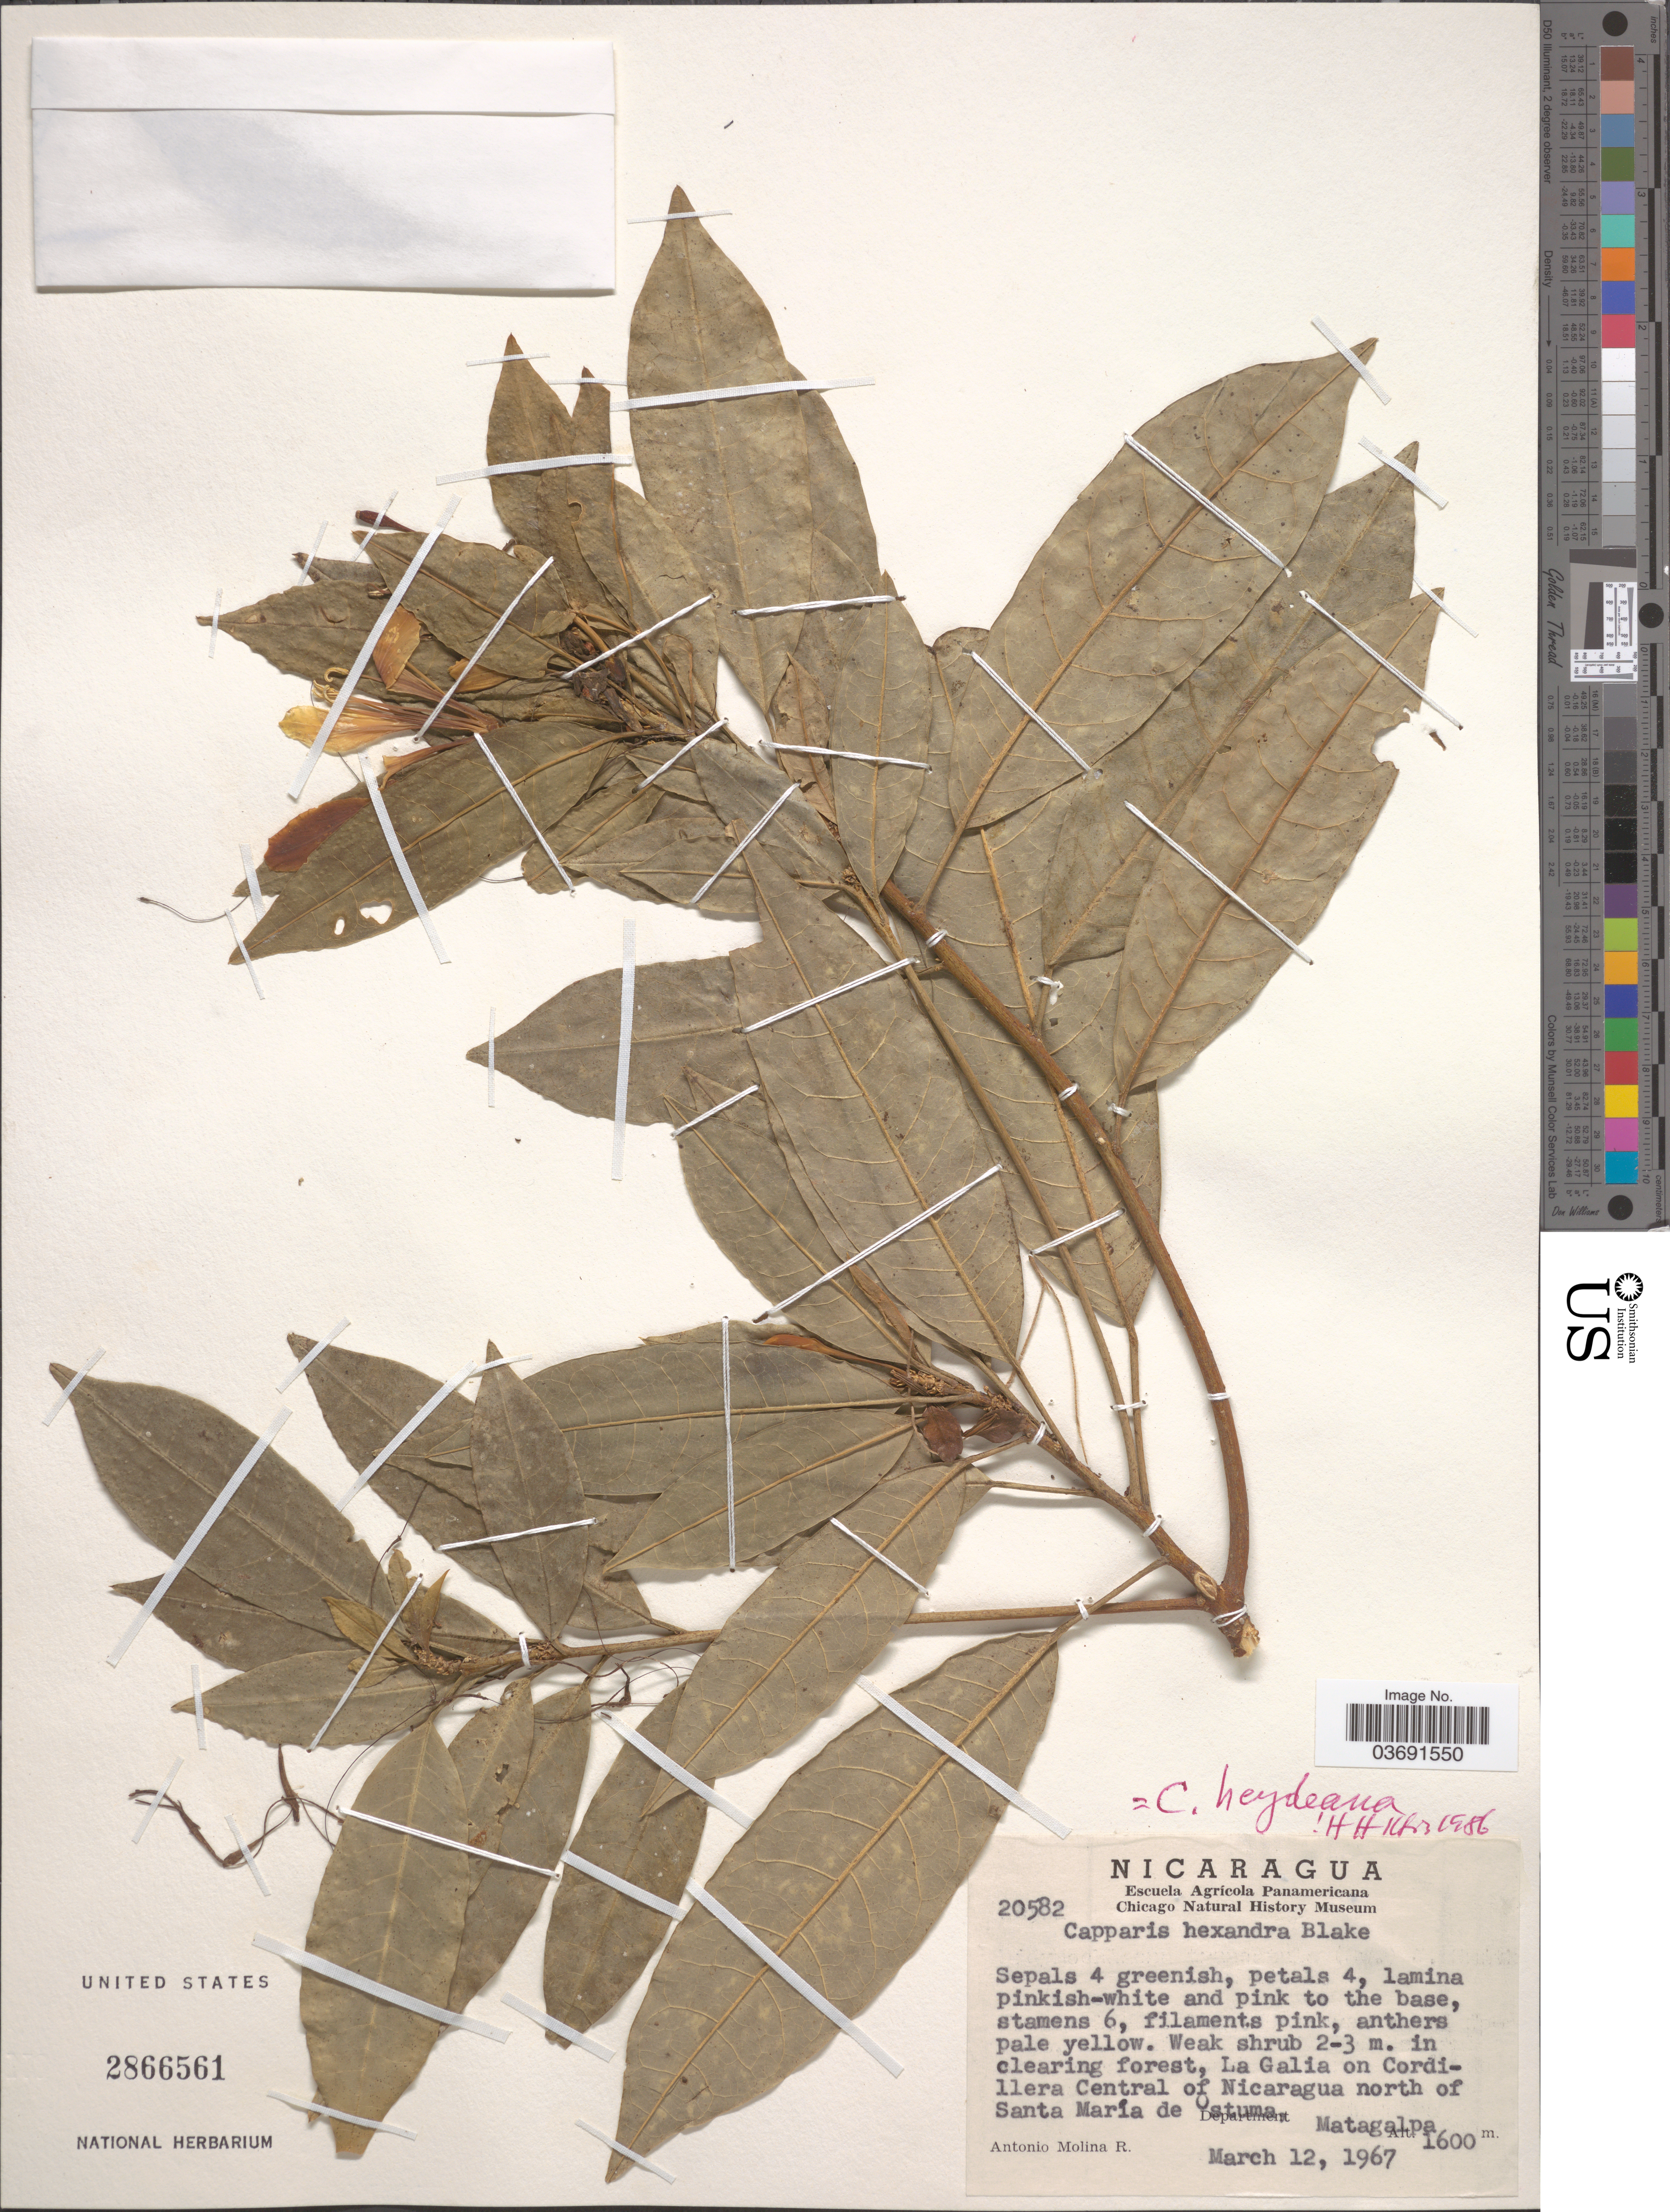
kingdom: Plantae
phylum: Tracheophyta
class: Magnoliopsida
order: Brassicales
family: Capparaceae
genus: Caphexandra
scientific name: Caphexandra heydeana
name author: (Donn. Sm.) Cornejo & Iltis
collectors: A. Molina R.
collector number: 20582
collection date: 1967-03-12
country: Nicaragua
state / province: Matagalpa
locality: La Galia on Cordillera Central of Nicaragua north of Santa María de Ostuma. Department Matagalpa.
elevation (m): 1600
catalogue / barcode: US 2866561